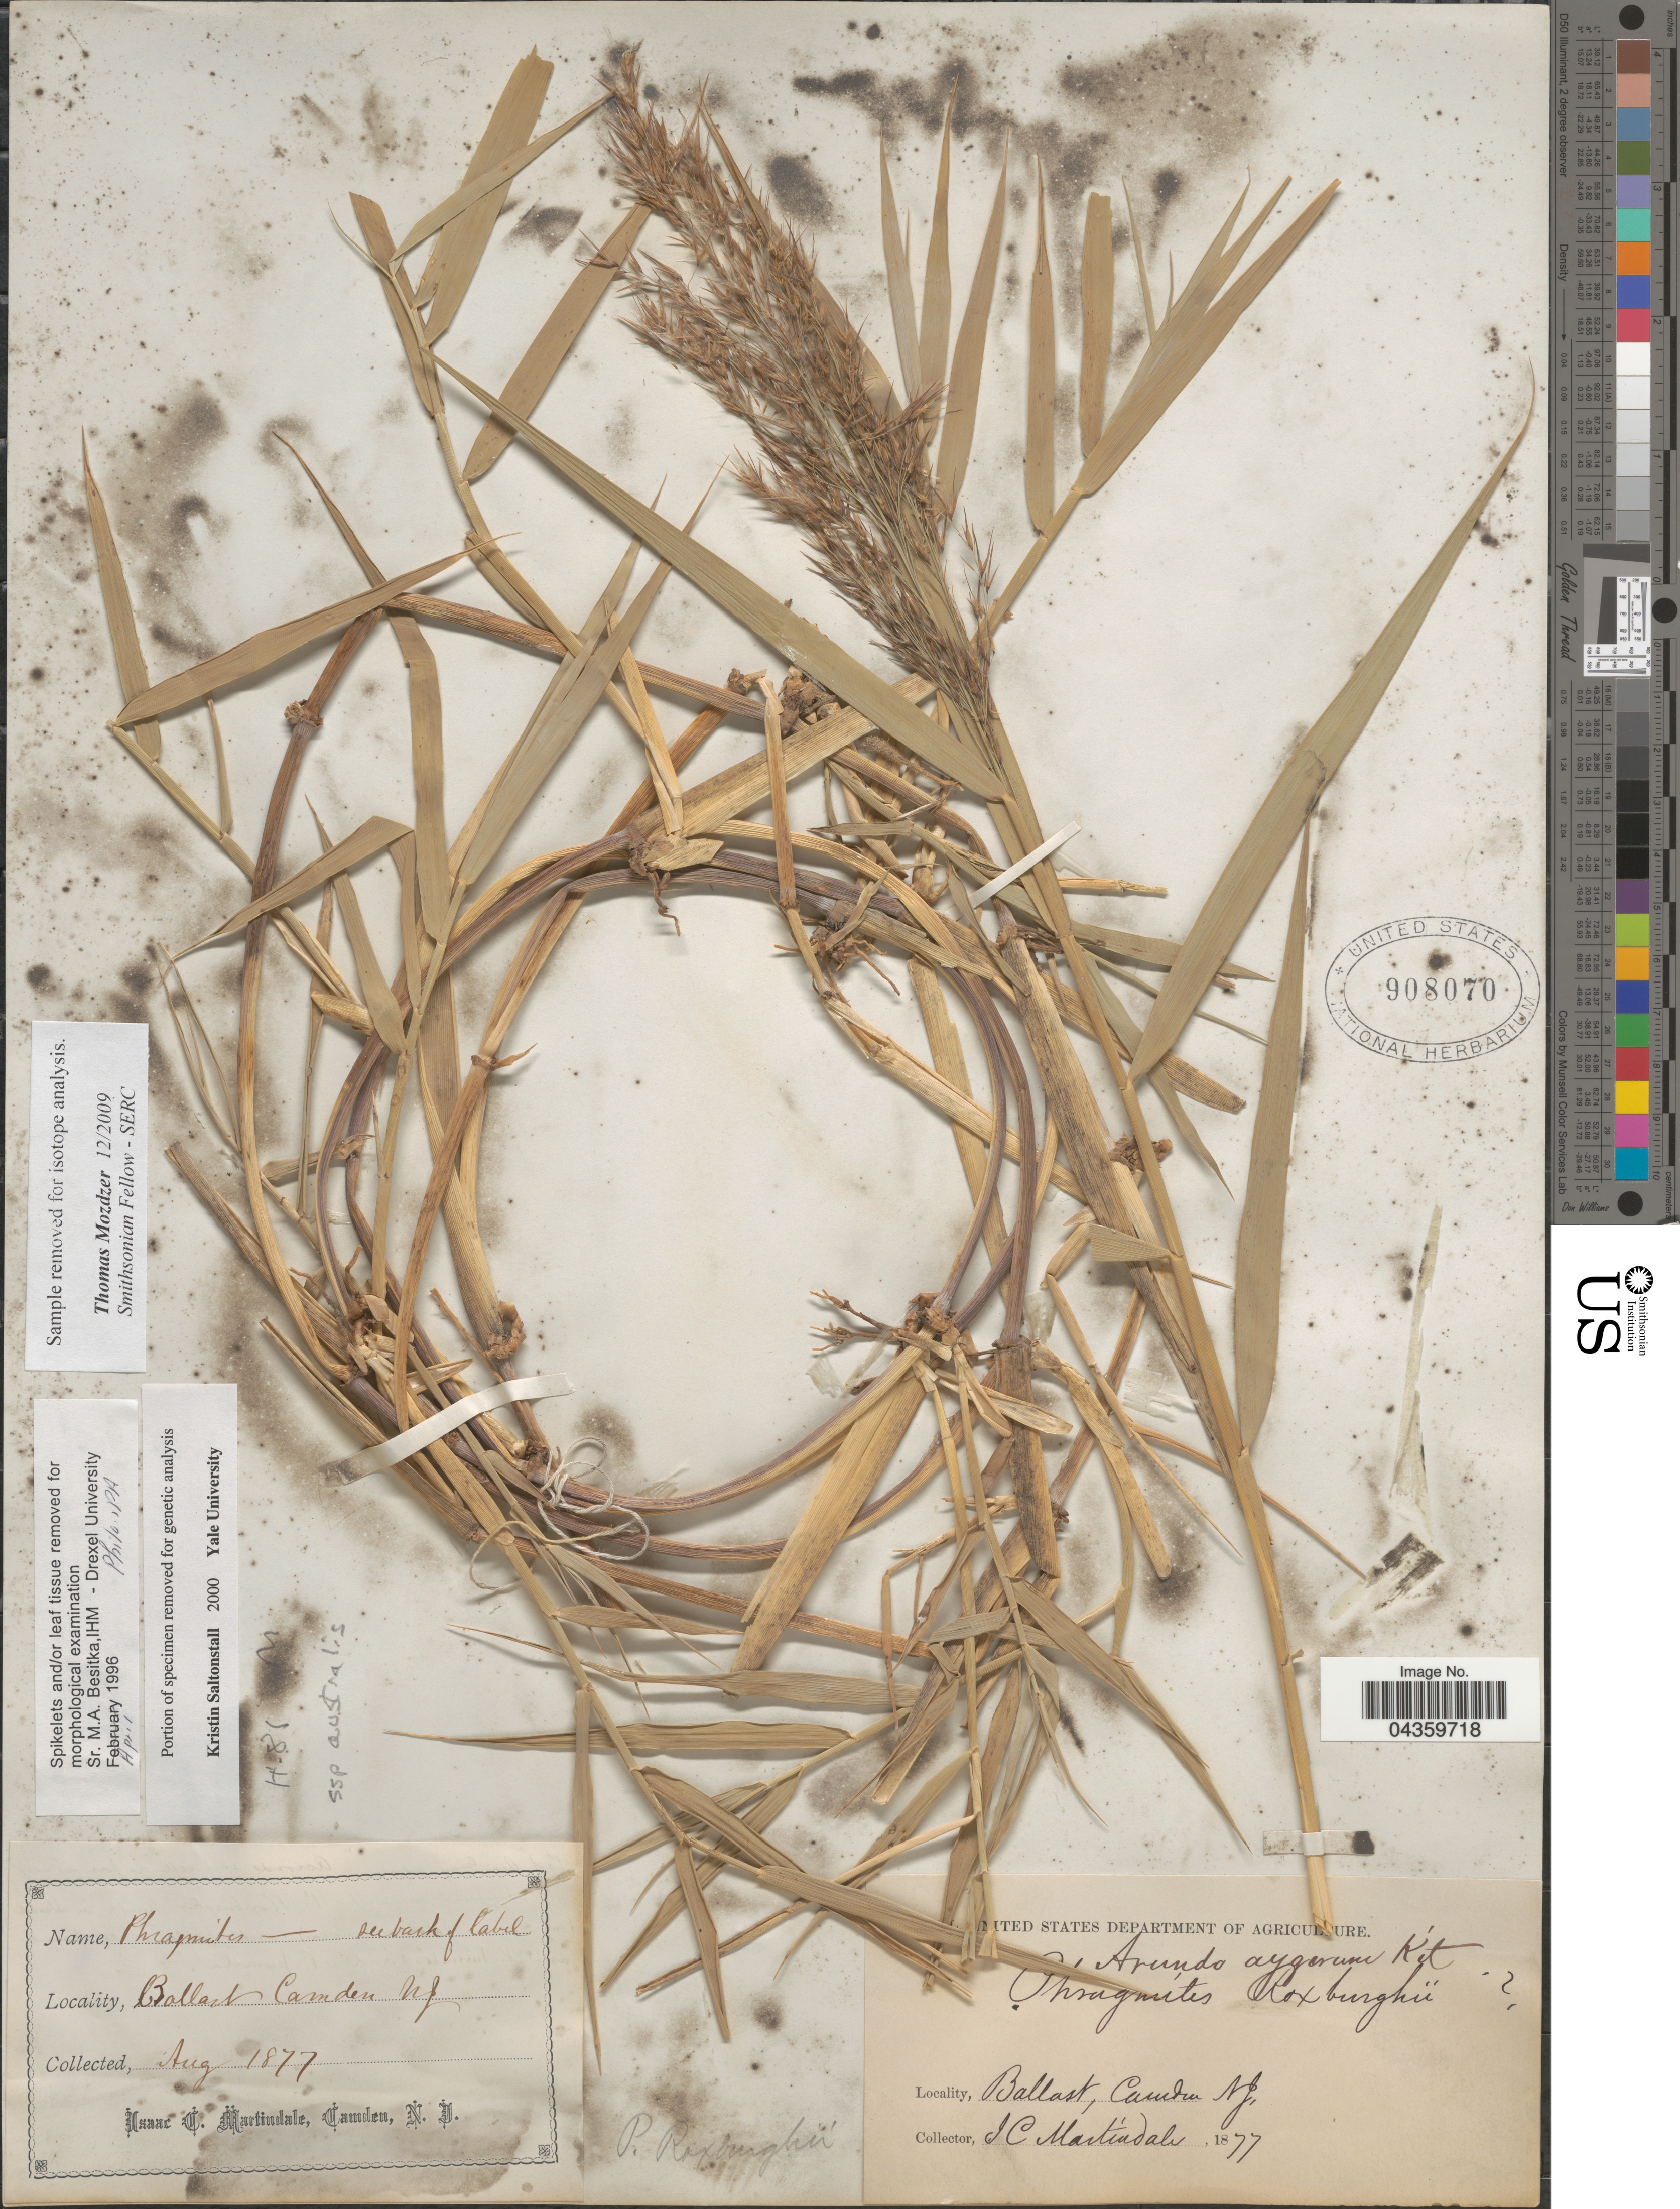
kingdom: Plantae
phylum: Tracheophyta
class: Liliopsida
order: Poales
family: Poaceae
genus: Phragmites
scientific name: Phragmites australis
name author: (Cav.) Trin. ex Steud.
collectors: I. C. Martindale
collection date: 1877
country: United States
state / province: New Jersey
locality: Ballast, Camden.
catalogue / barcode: US 908070